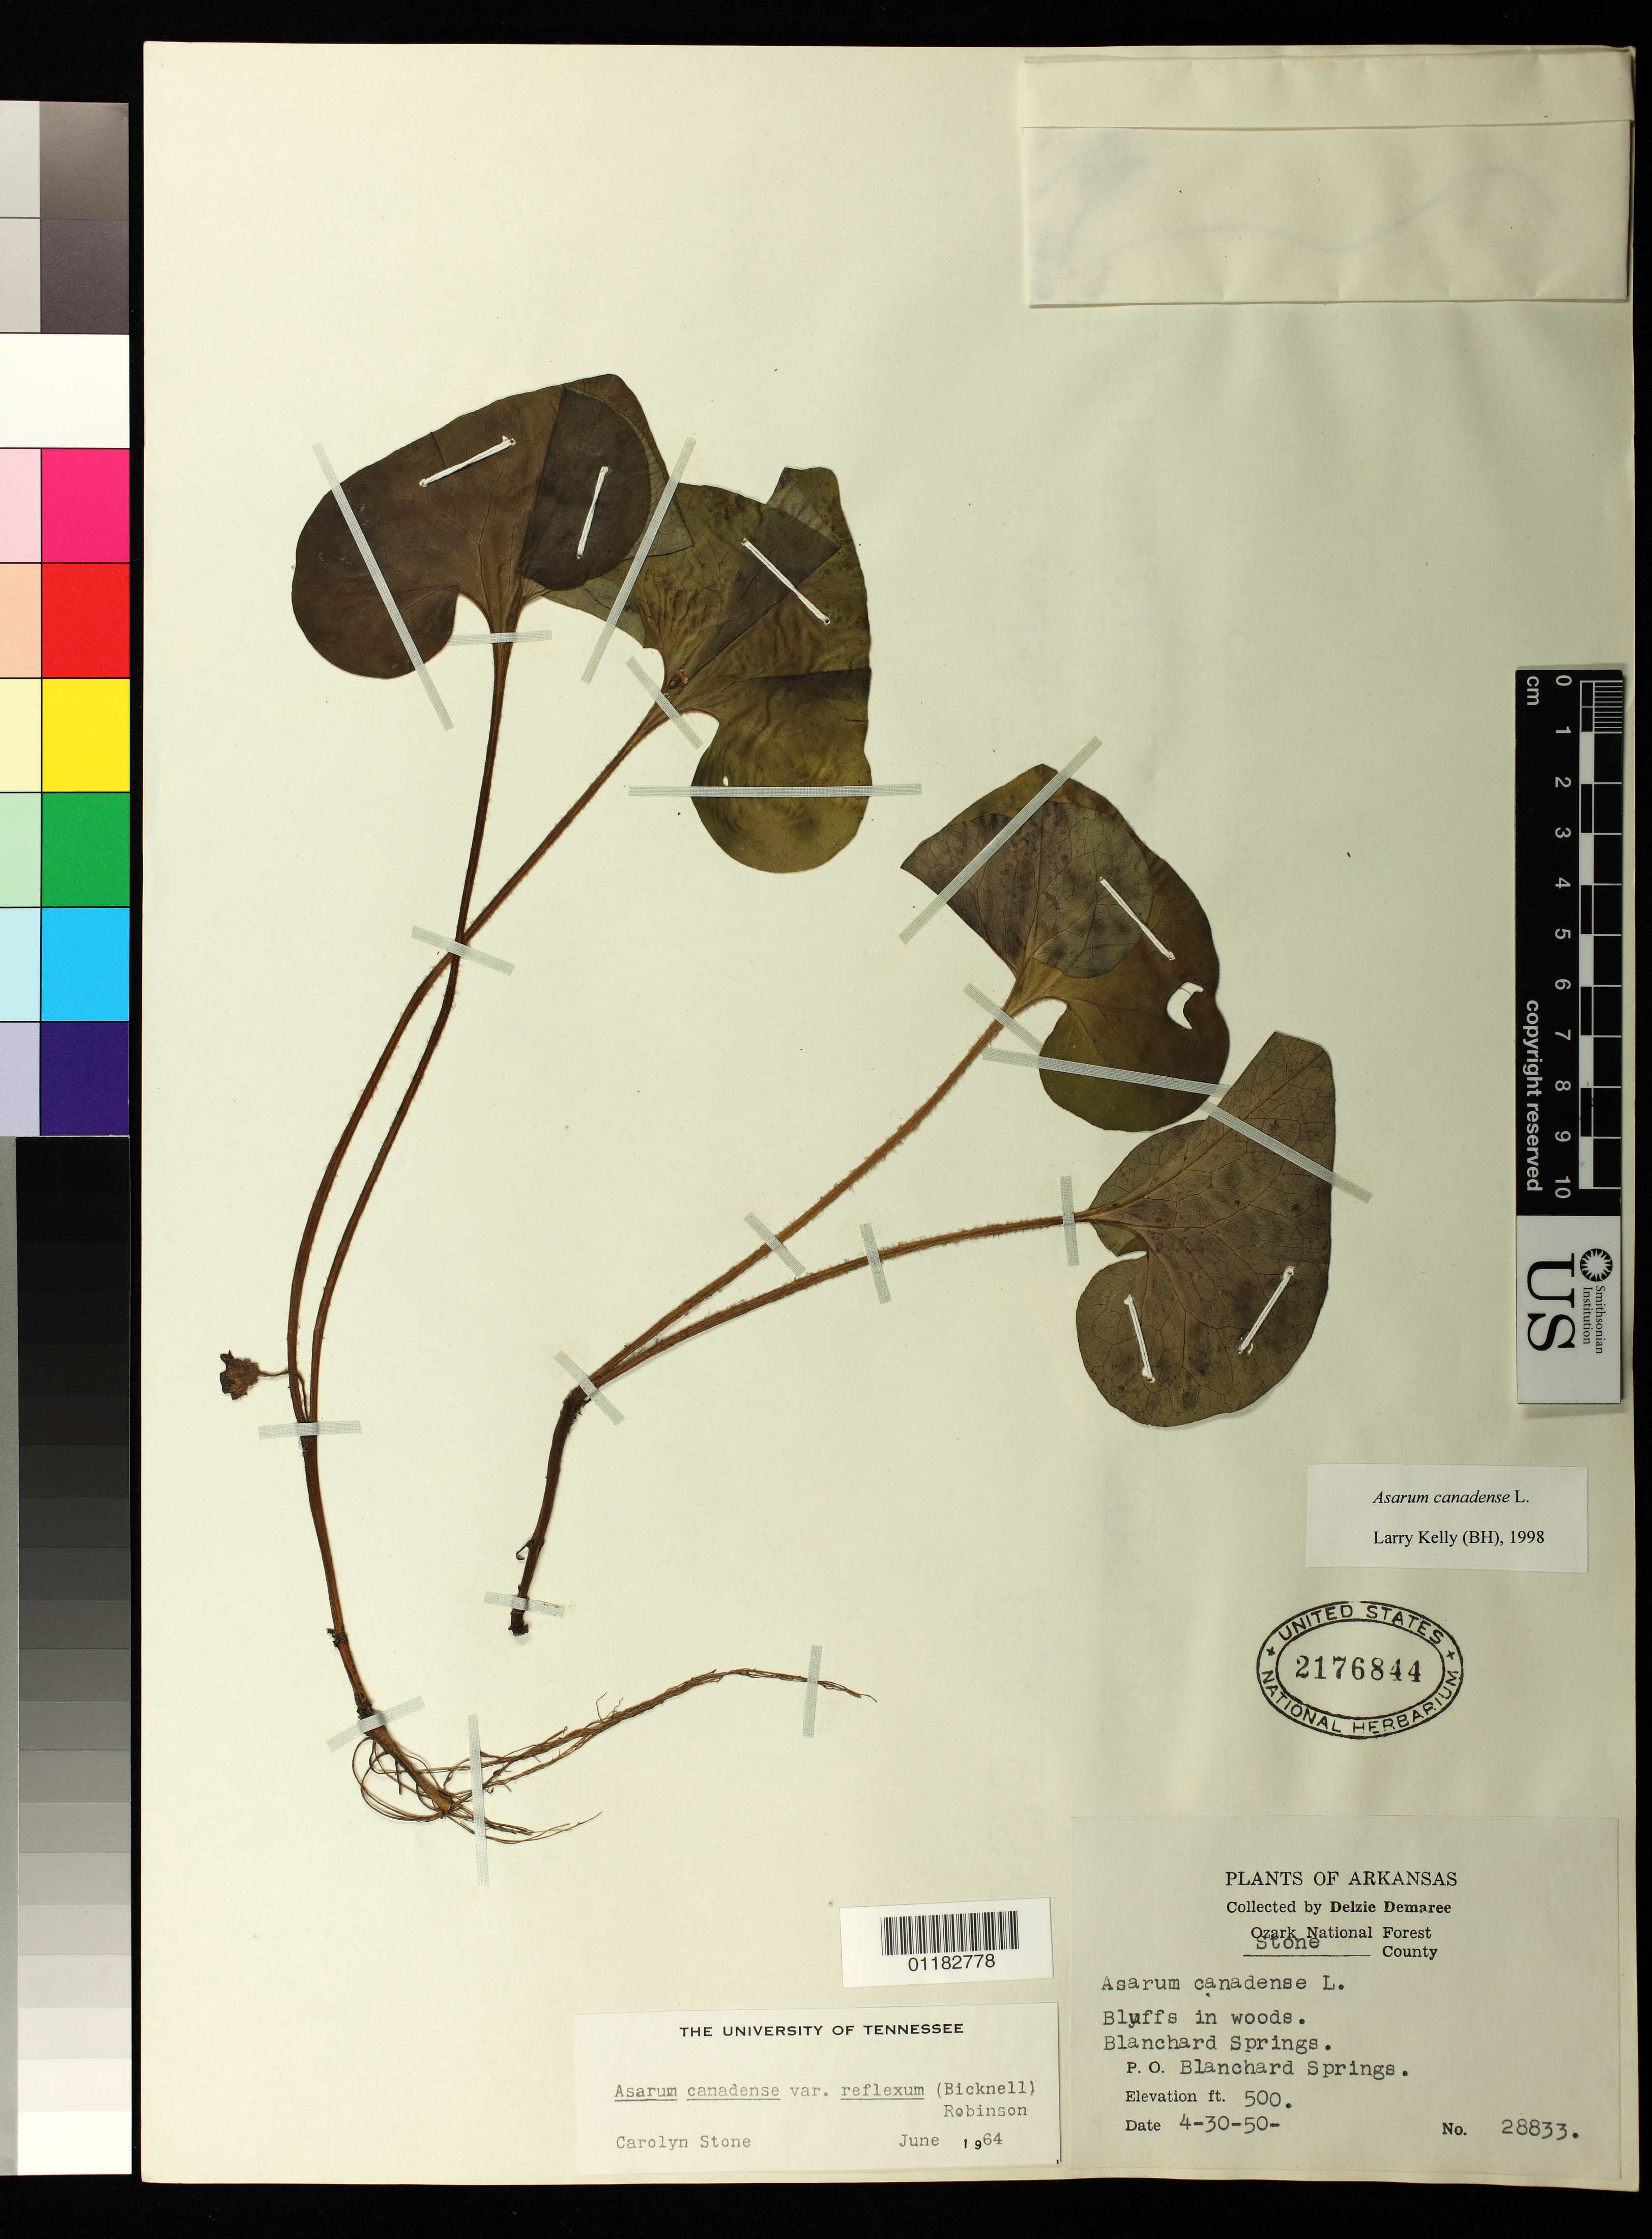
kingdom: Plantae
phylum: Tracheophyta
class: Magnoliopsida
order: Piperales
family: Aristolochiaceae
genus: Asarum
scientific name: Asarum canadense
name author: L.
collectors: D. Demaree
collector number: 28833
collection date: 1950-04-30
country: United States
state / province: Arkansas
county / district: Stone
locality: Blanchard Springs, Stone County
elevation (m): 152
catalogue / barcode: US 2176844